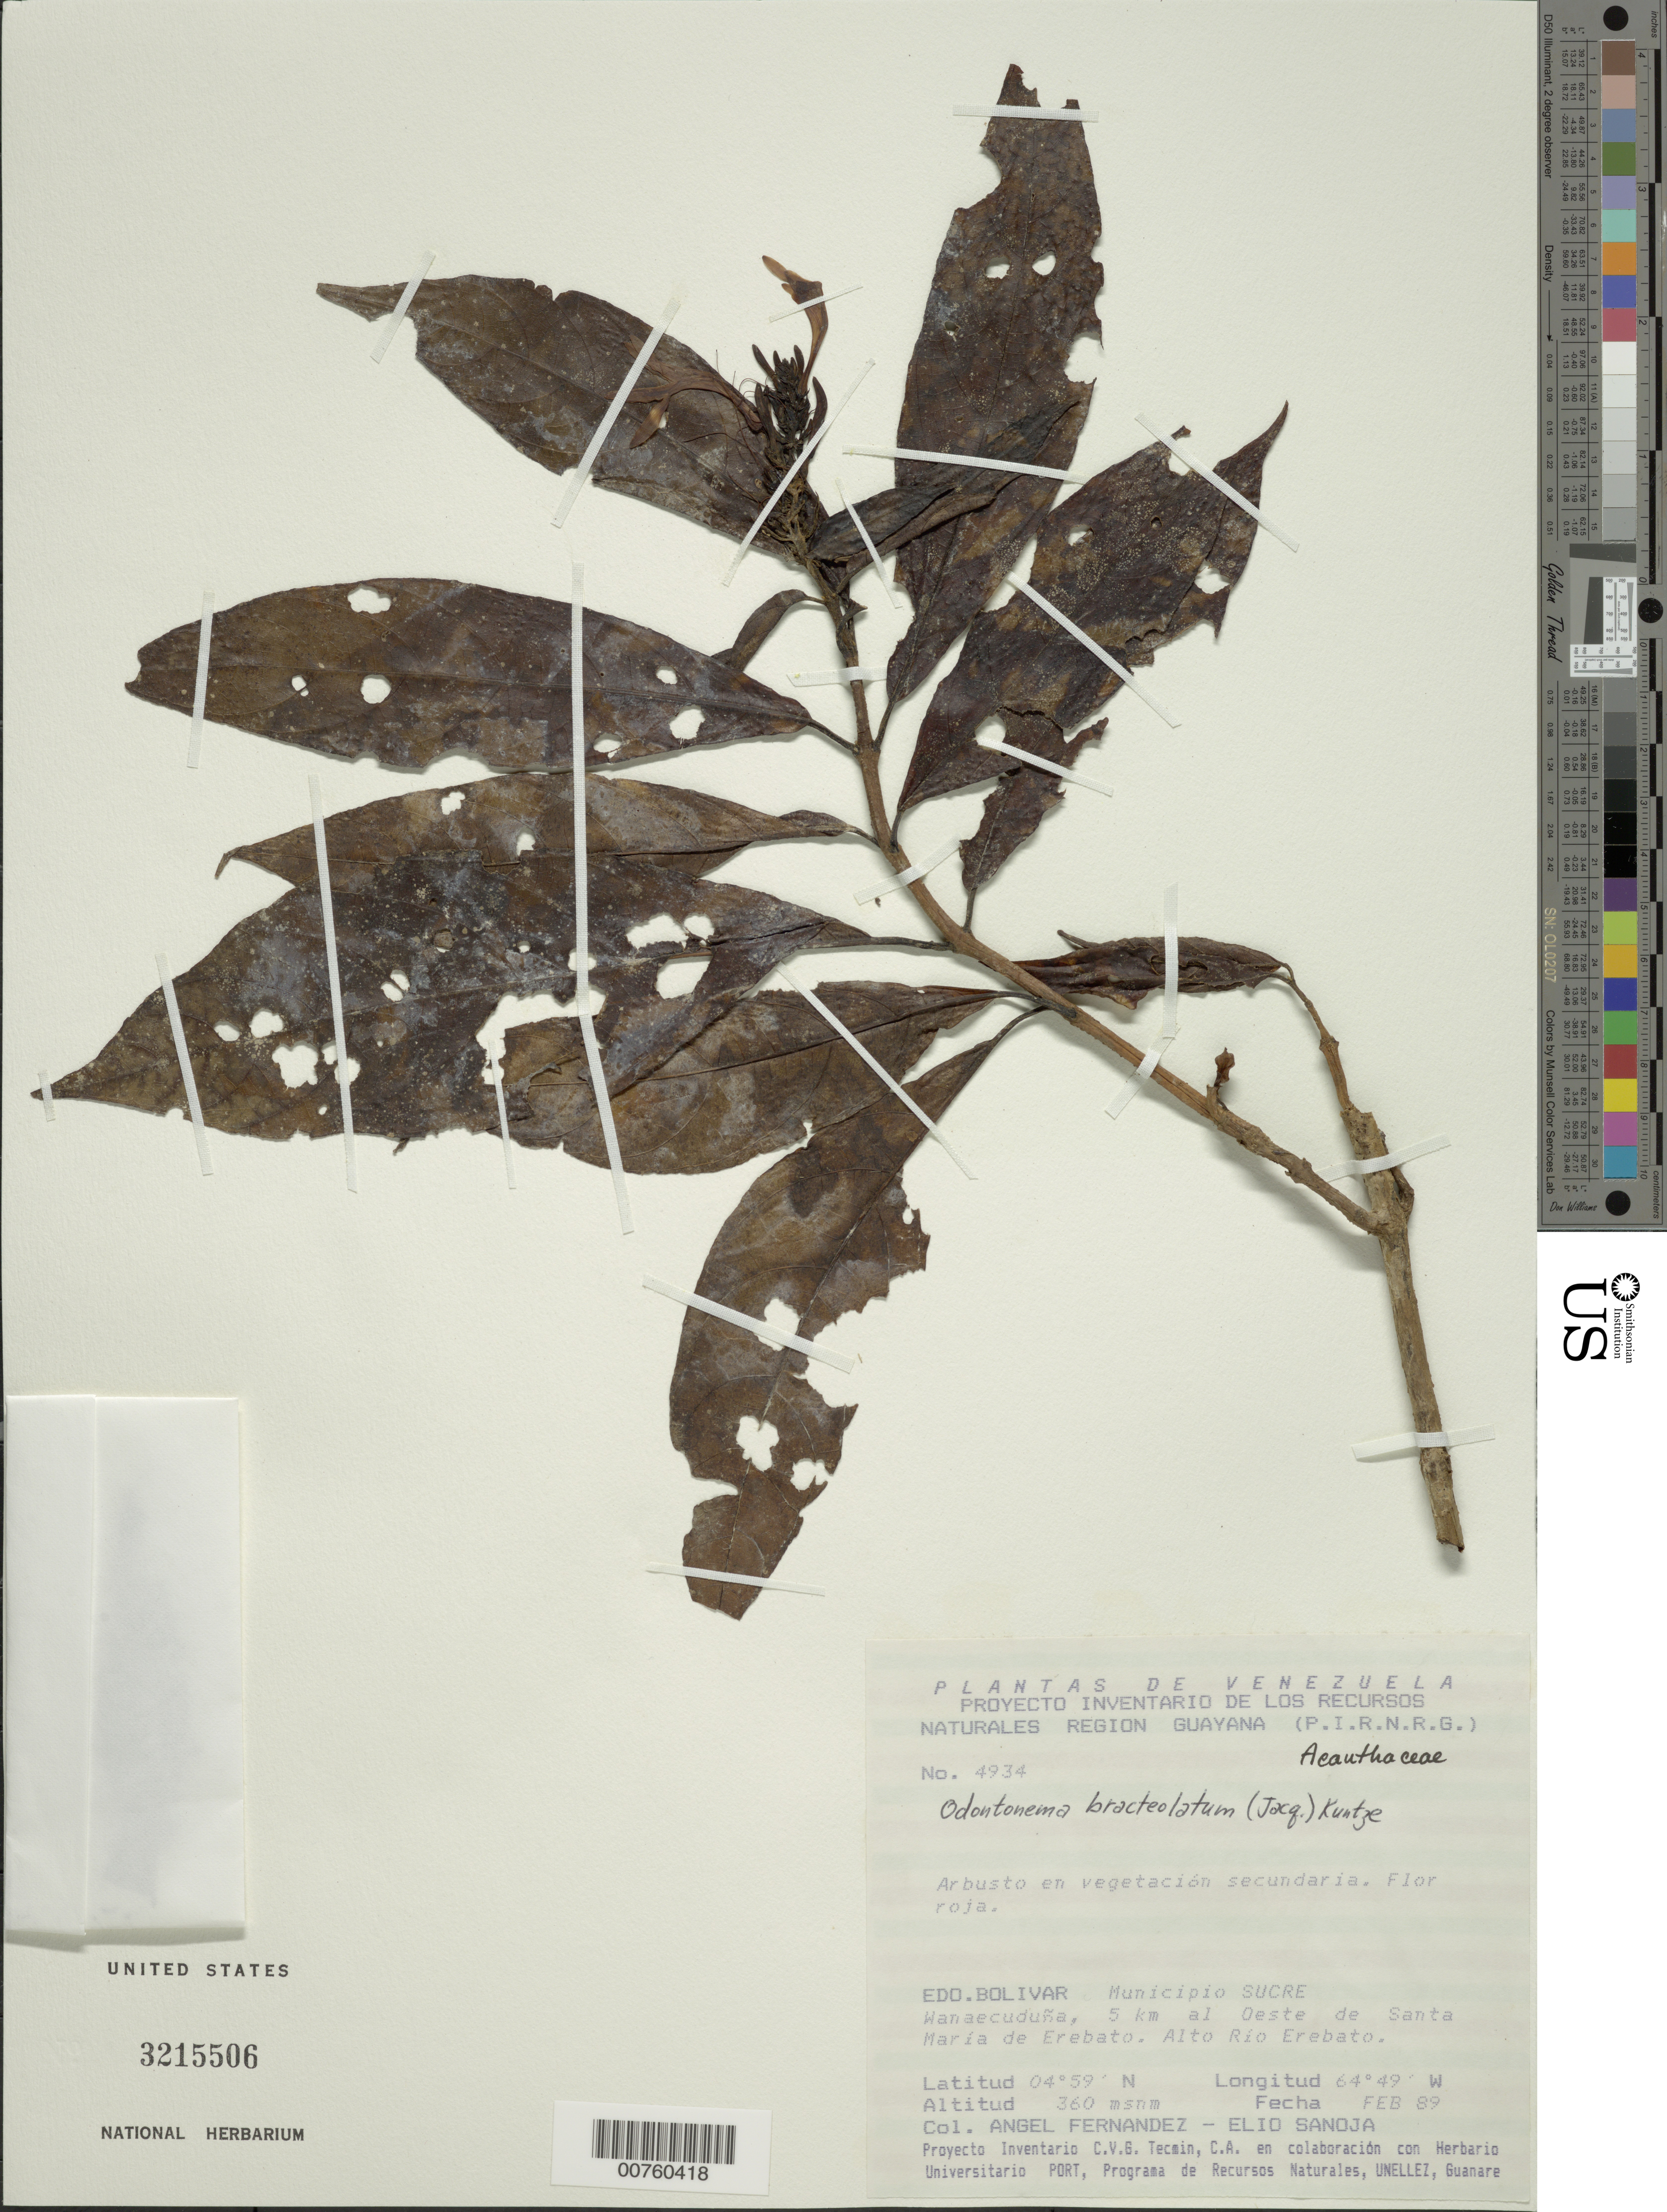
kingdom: Plantae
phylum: Tracheophyta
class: Magnoliopsida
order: Lamiales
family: Acanthaceae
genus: Odontonema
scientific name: Odontonema bracteolatum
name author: (Jacq.) Kuntze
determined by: Wasshausen, Dieter C., (BOT), Smithsonian Institution - National Museum of Natural History (UNITED STATES)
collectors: A. Fernández & E. Sanoja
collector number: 4934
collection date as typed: Feb-89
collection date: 1989-02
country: Venezuela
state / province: Bolívar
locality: Mun. Sucre, Wanaecuduña, 5 km W of Santa María de Erebato, Alto Río Erebato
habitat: Secondary vegetation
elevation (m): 360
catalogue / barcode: US 3215506